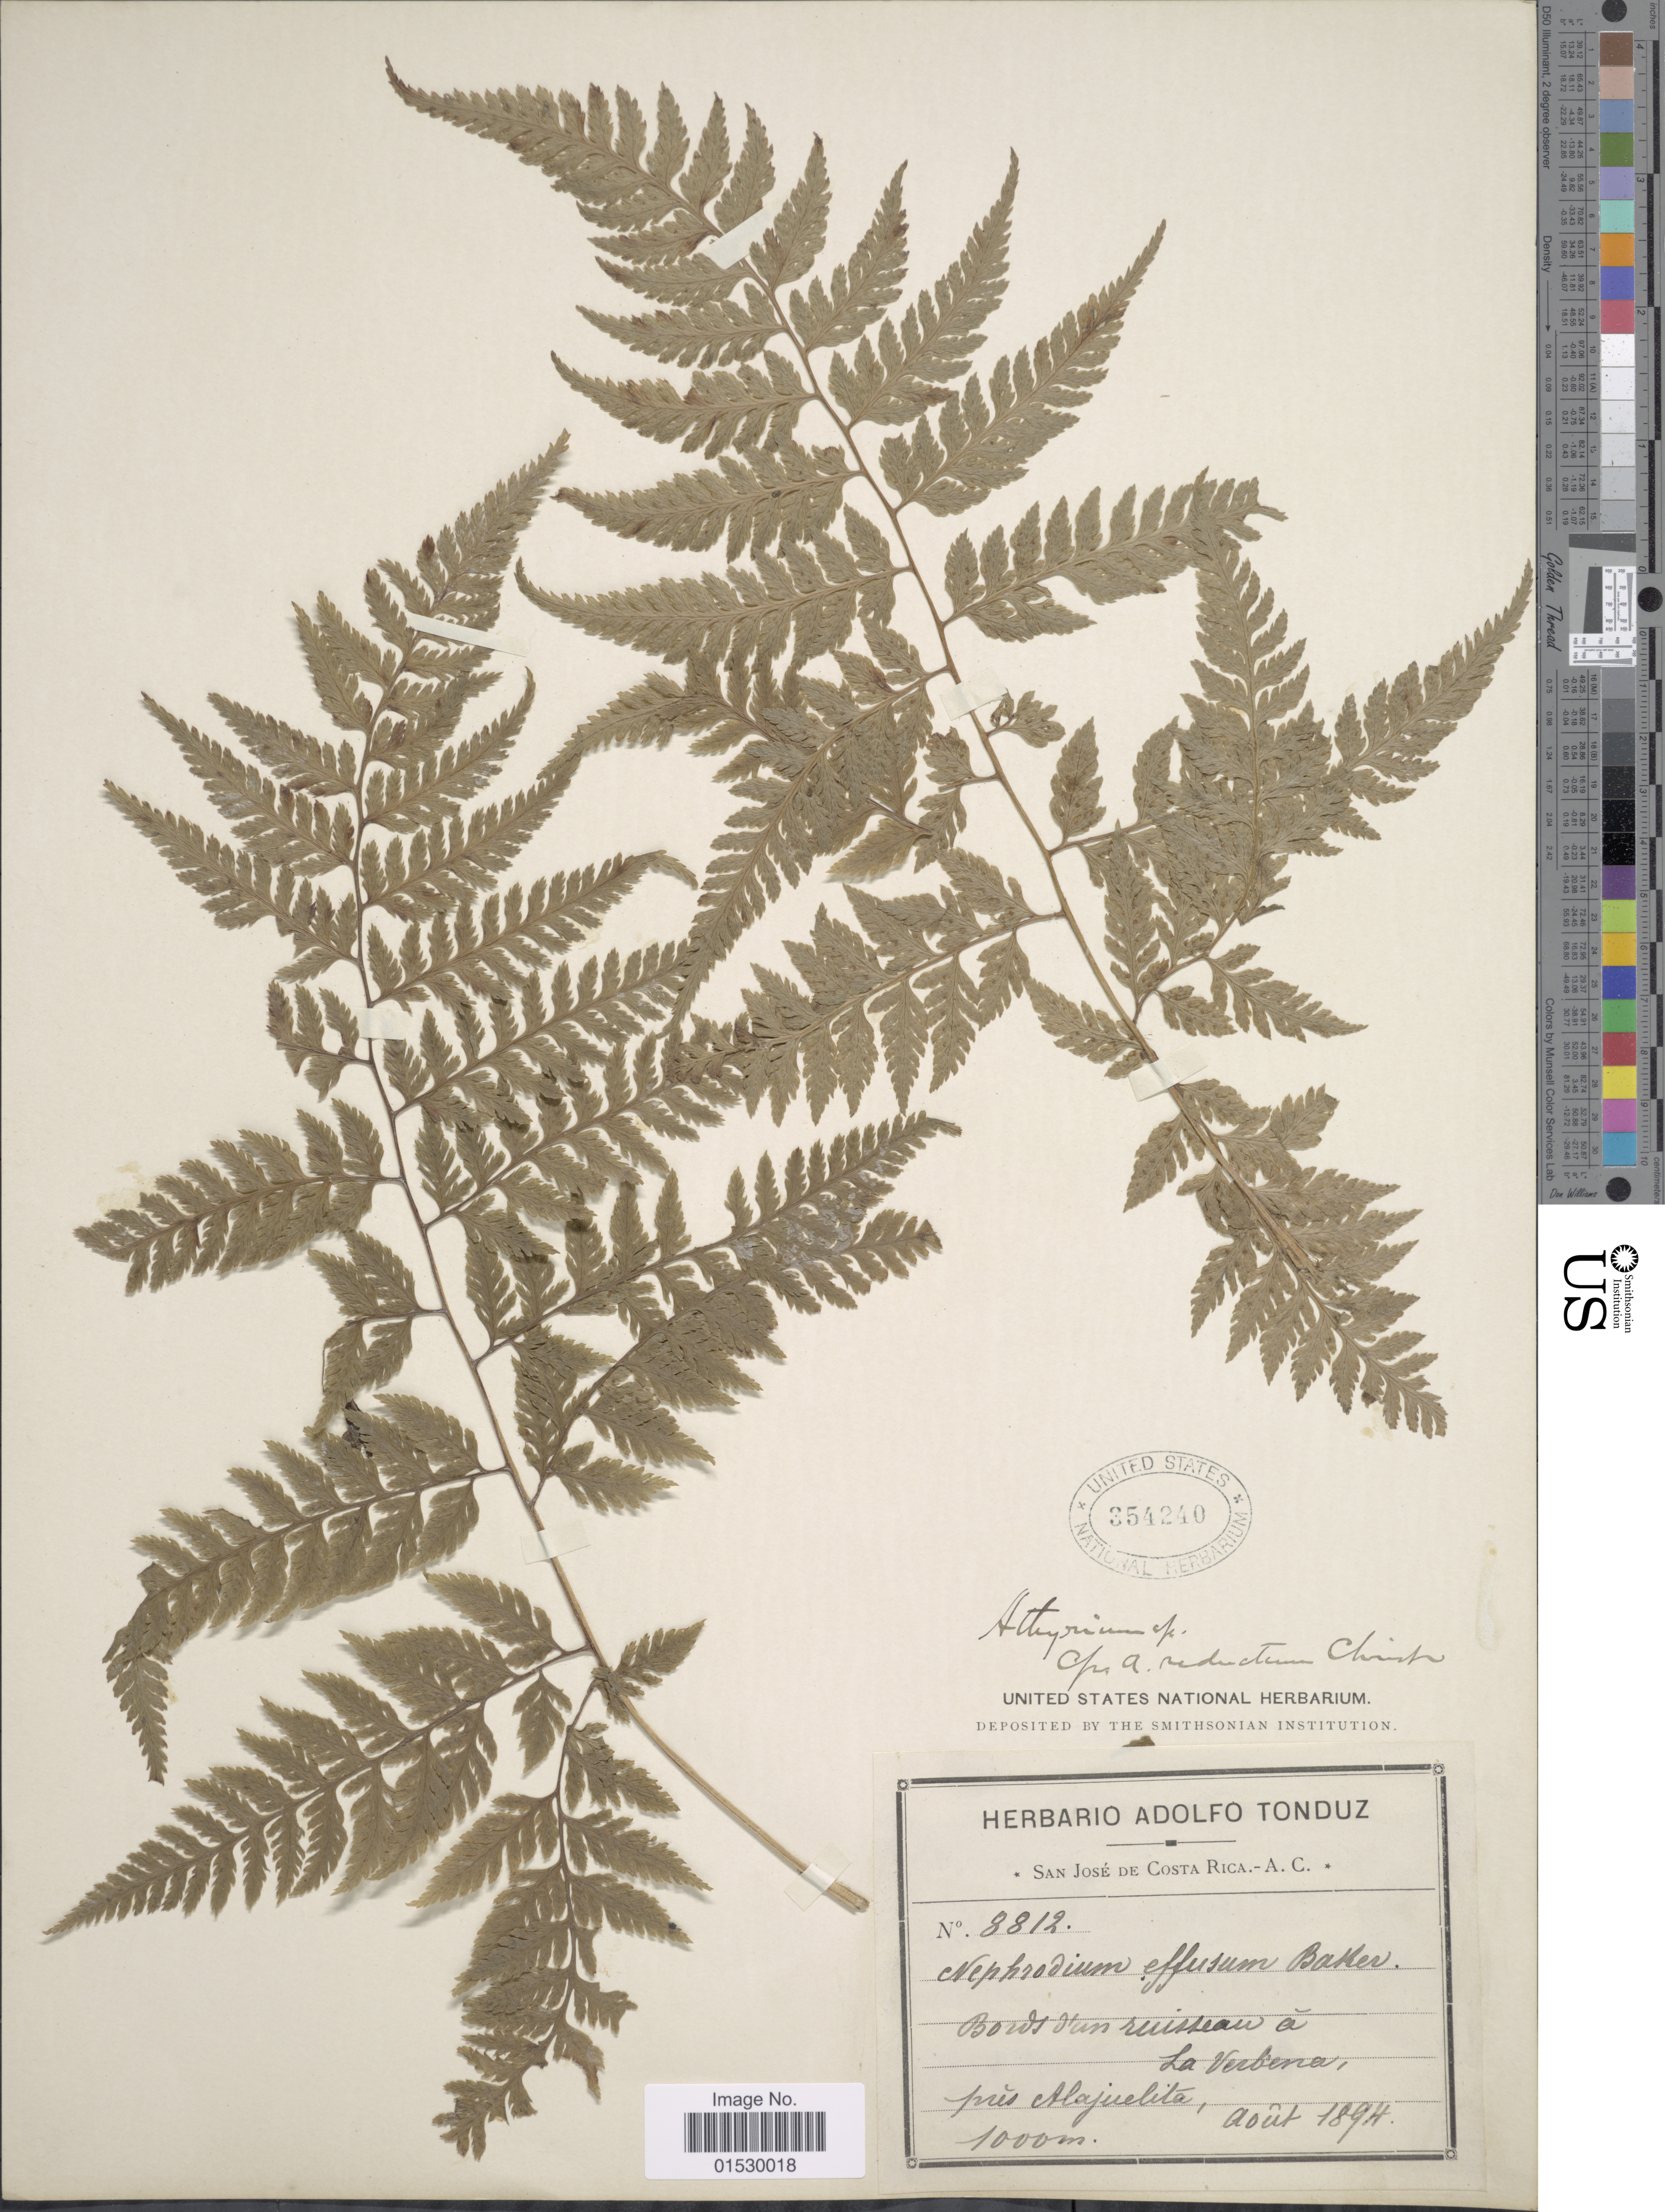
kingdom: Plantae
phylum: Tracheophyta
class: Polypodiopsida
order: Polypodiales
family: Athyriaceae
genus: Athyrium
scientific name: Athyrium palmense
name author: (Christ) Lellinger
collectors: ex Herb. Adolfo Tonduz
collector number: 8812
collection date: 1894-08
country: Costa Rica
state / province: Alajuela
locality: Bords jún ruisseau a La Verbena, pres Alajuelita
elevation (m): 1000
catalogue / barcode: US 354240